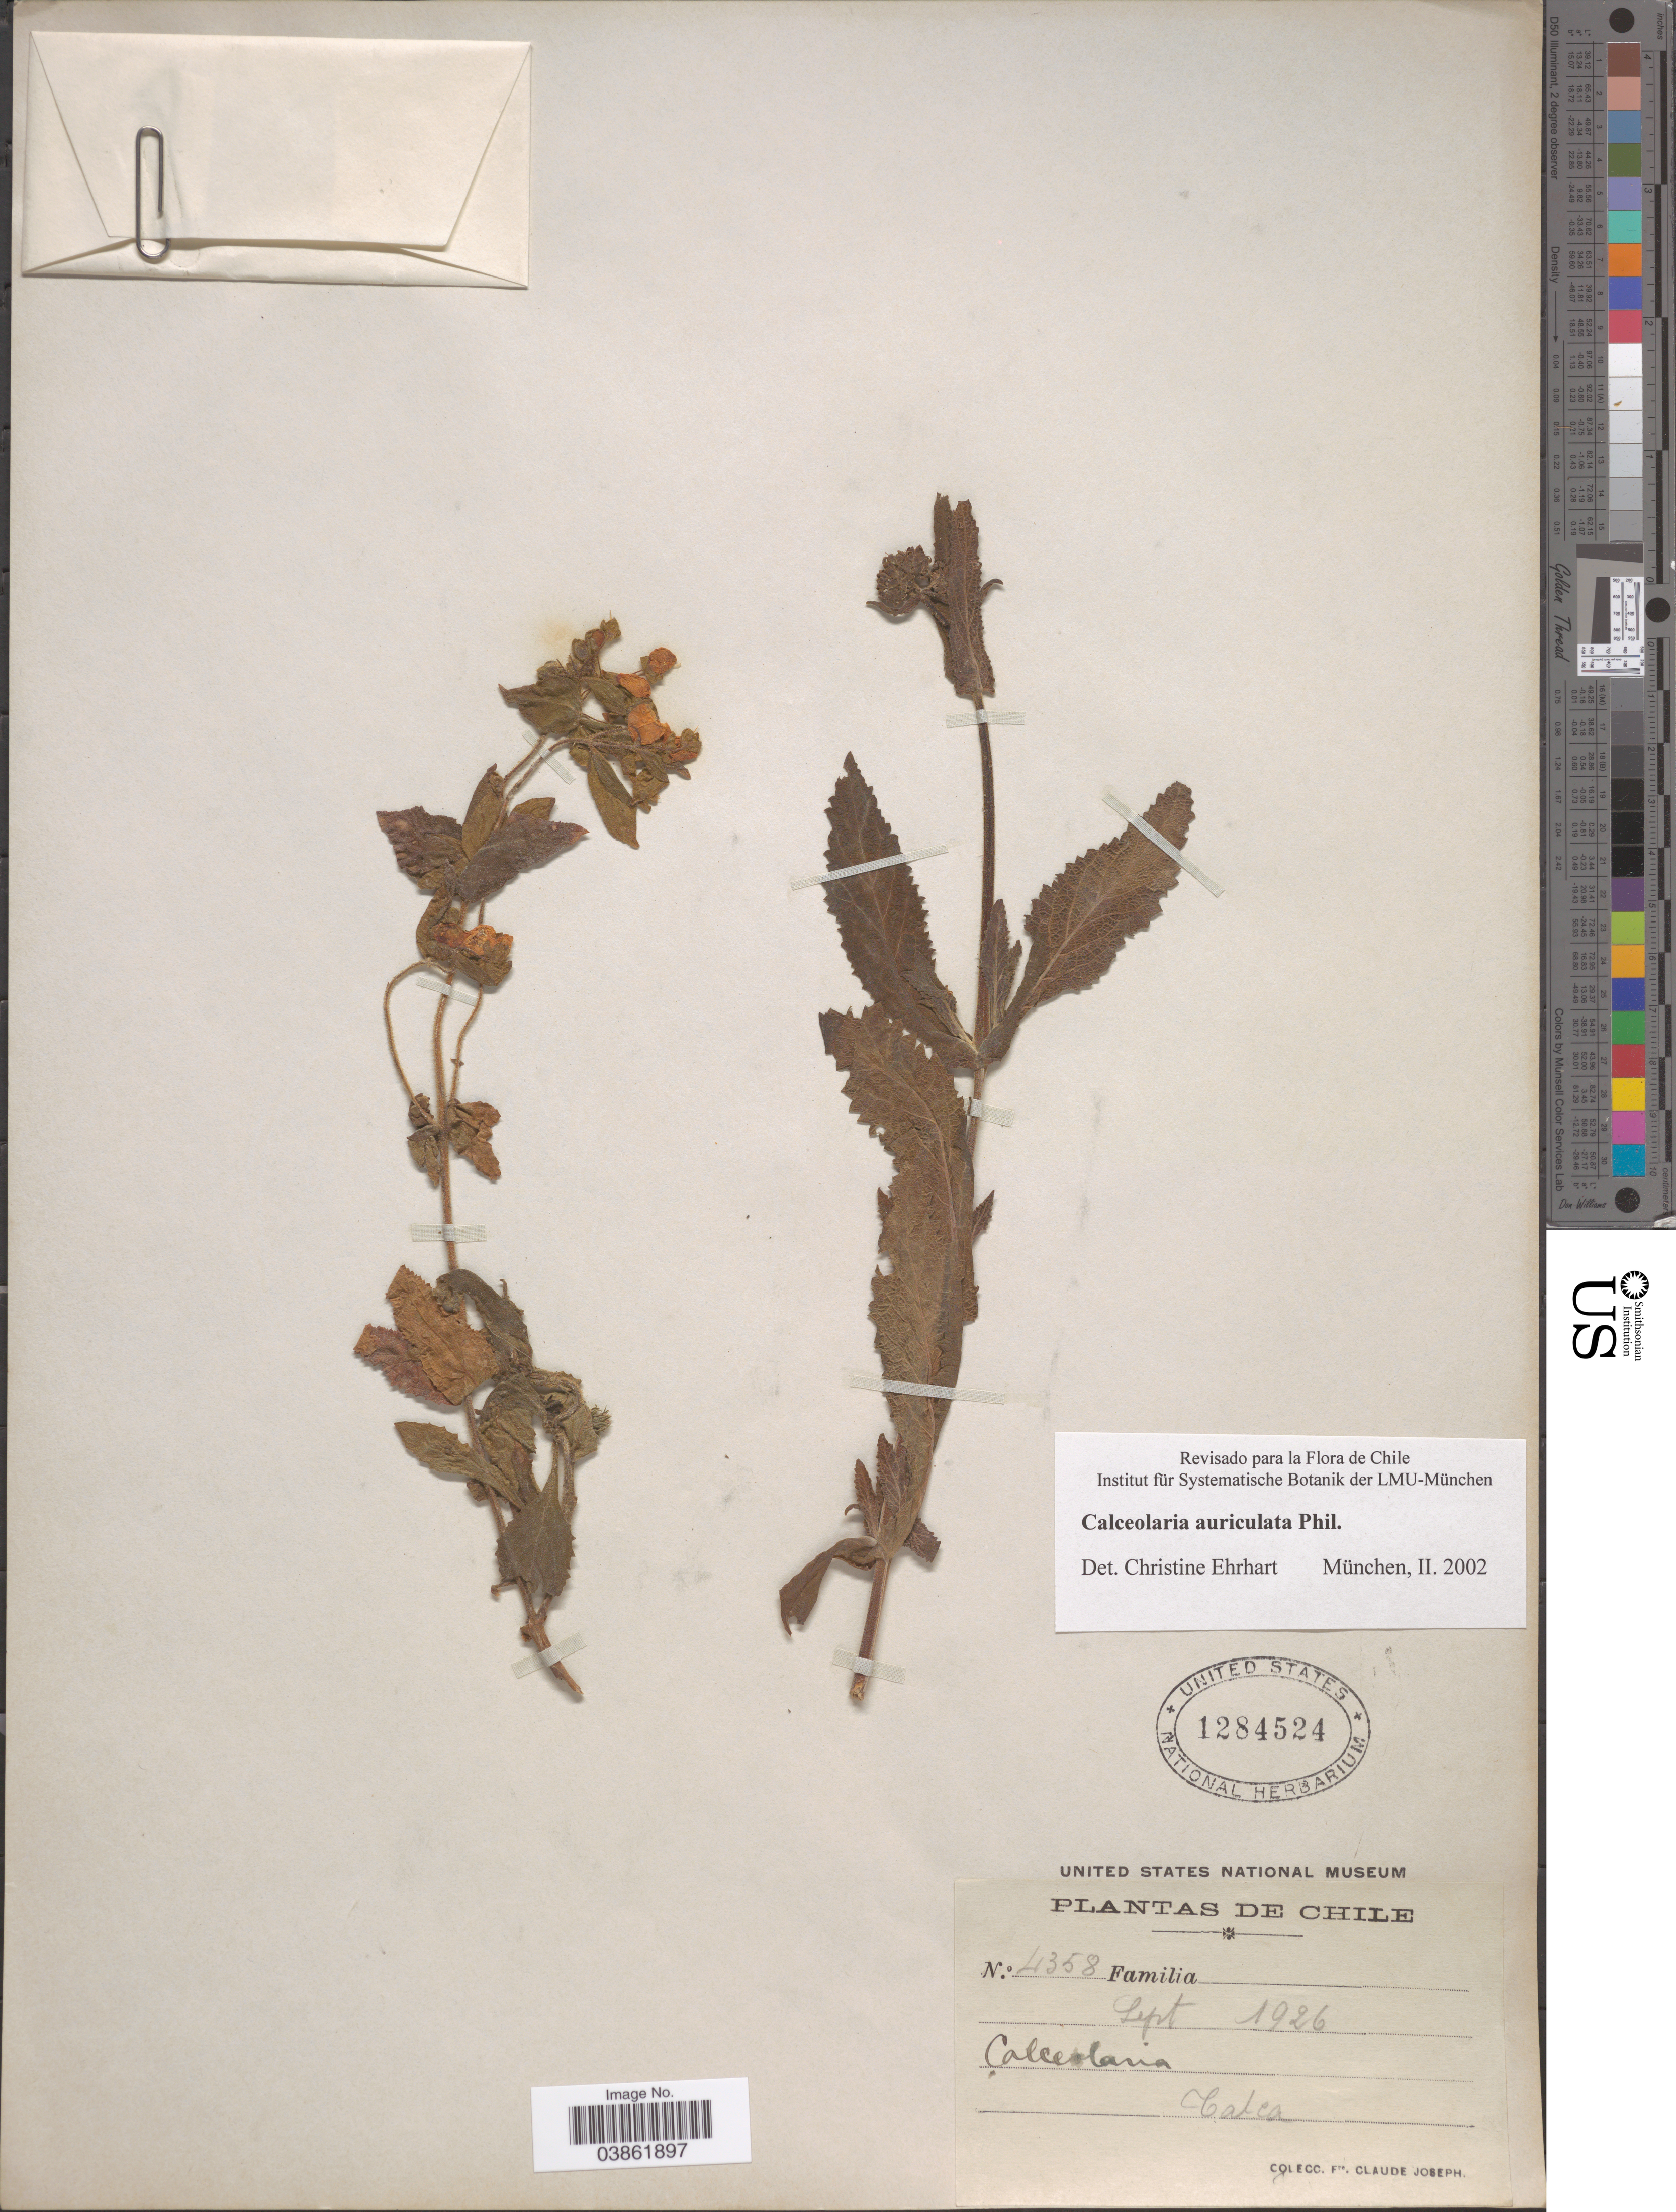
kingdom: Plantae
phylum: Tracheophyta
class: Magnoliopsida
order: Lamiales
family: Calceolariaceae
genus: Calceolaria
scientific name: Calceolaria auriculata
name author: Phil.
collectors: Bro. Claude-Joseph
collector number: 4358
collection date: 1926-09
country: Chile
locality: Talca.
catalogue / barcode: US 1284524